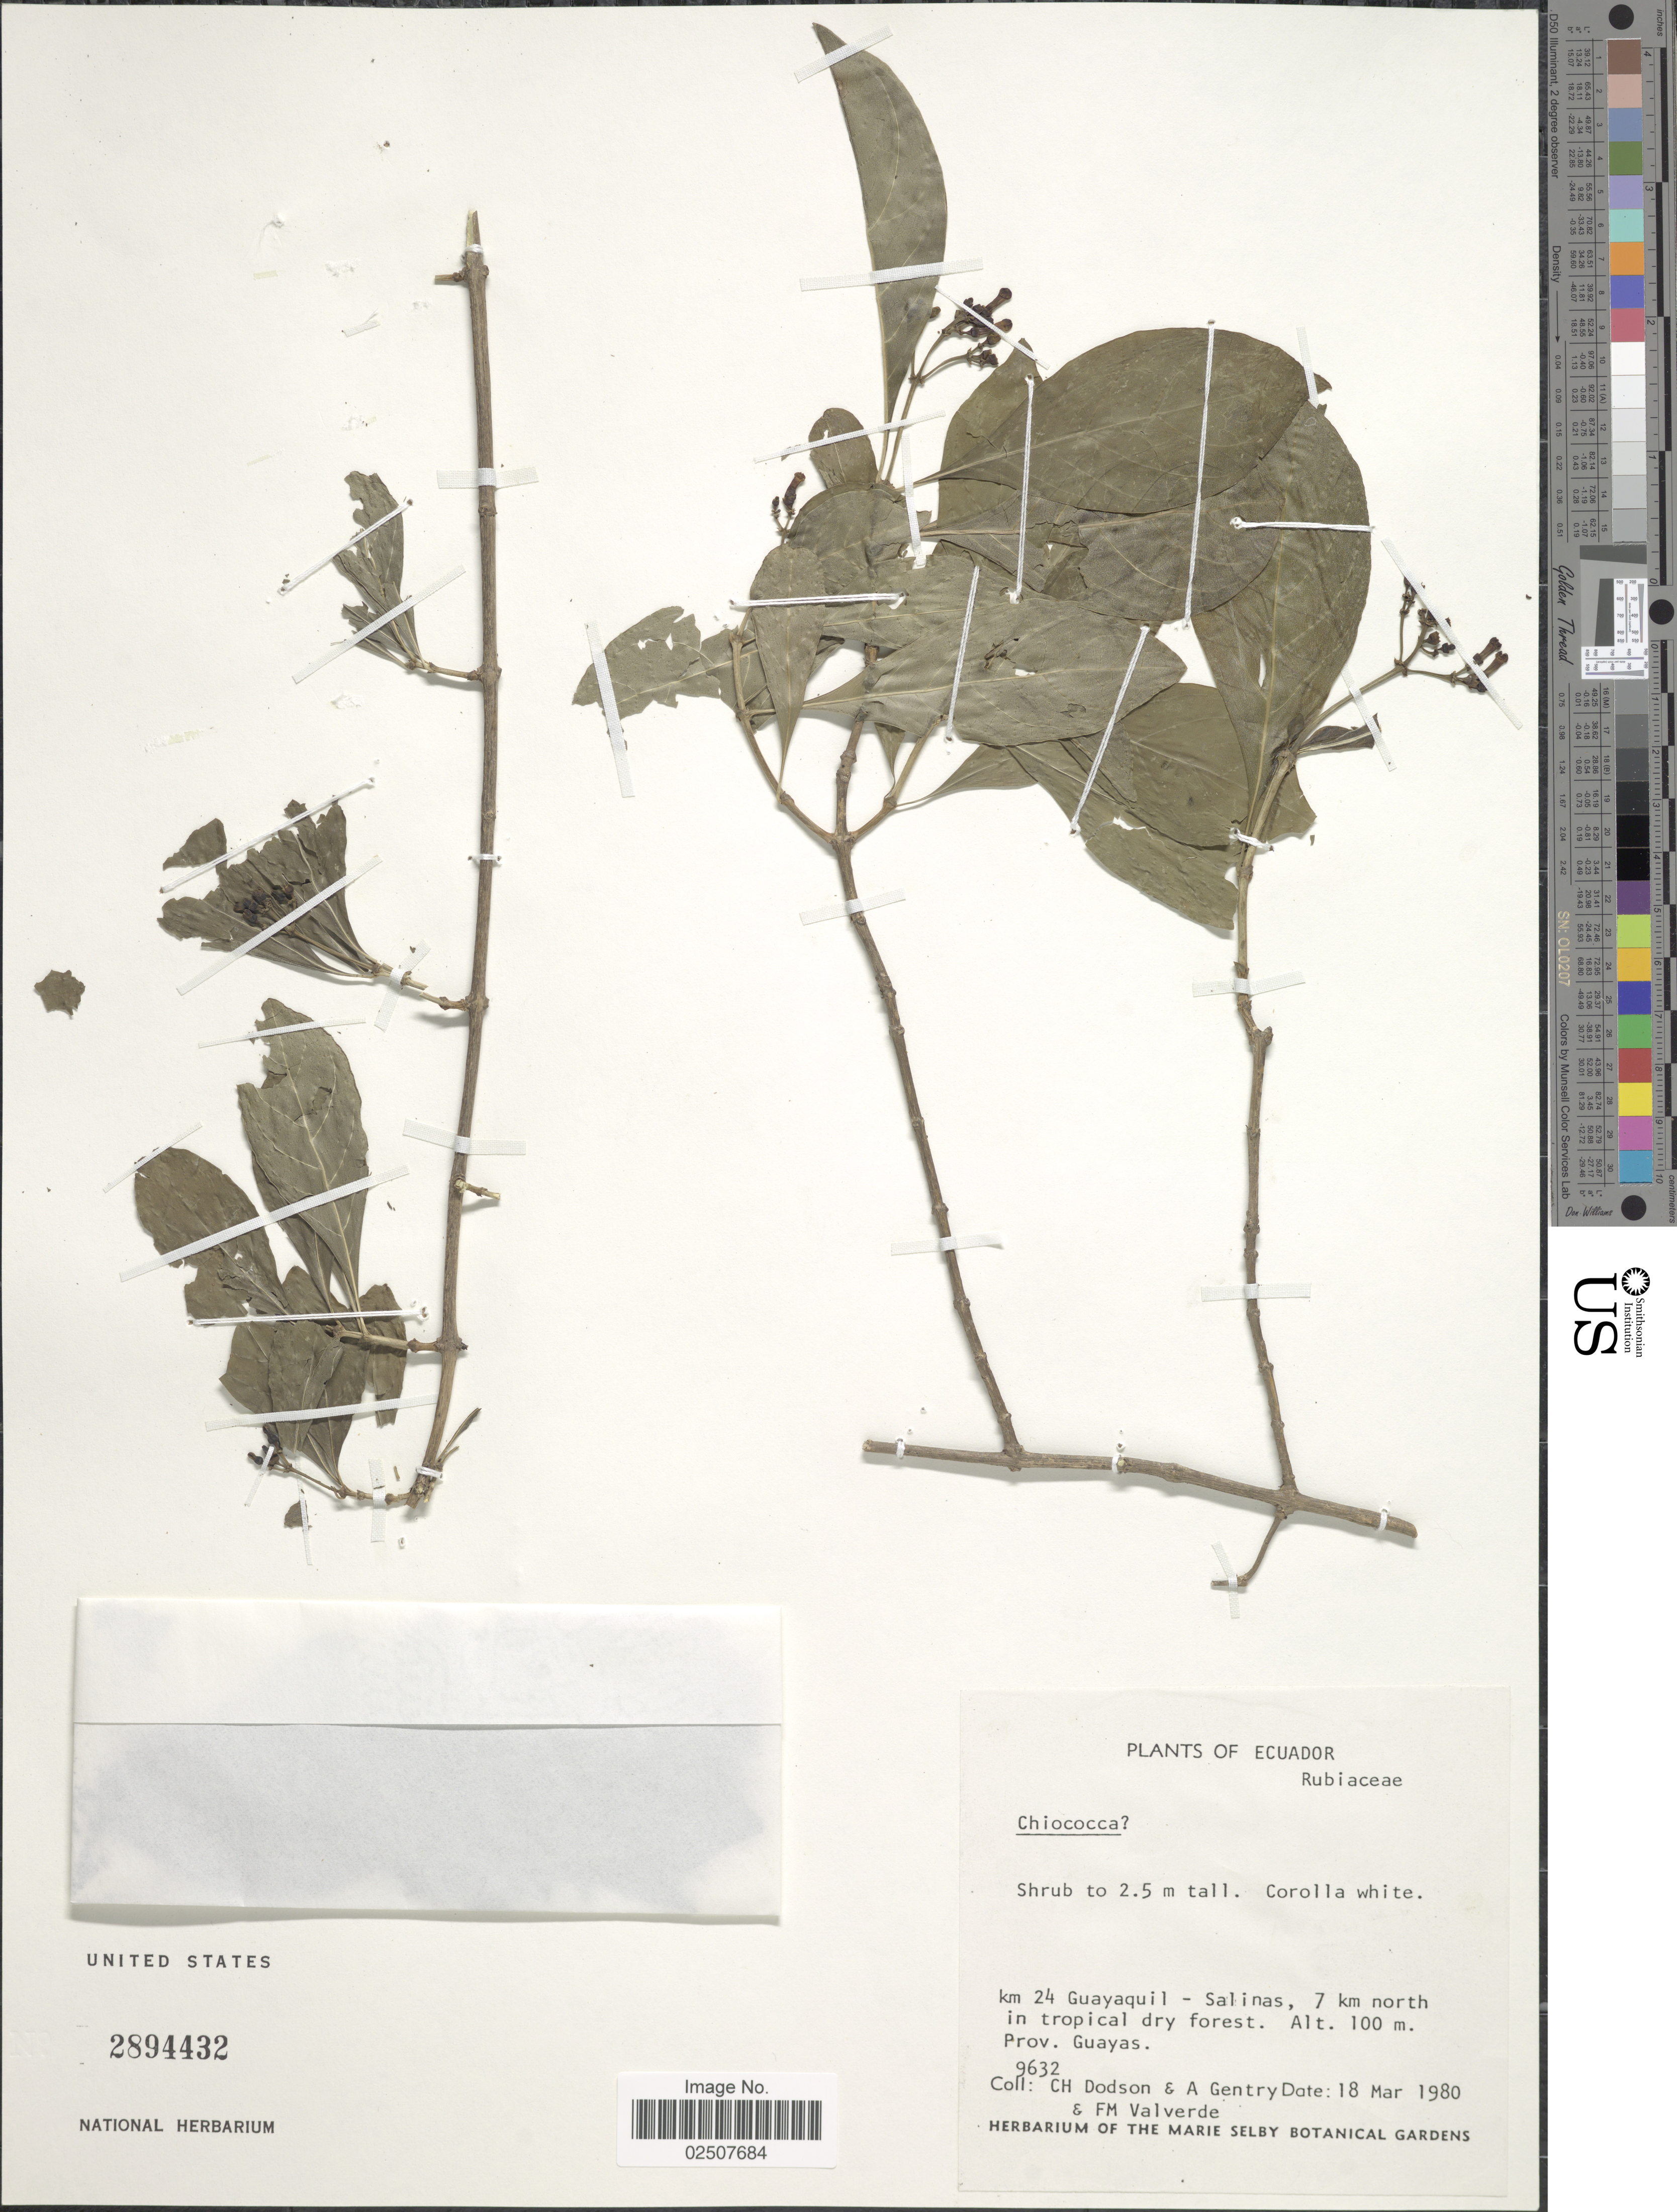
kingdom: Plantae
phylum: Tracheophyta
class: Magnoliopsida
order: Gentianales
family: Rubiaceae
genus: Chiococca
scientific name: Chiococca sp.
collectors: C. H. Dodson, A. H. Gentry & F. M. Valverde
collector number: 9632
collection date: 1980-03-18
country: Ecuador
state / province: Guayas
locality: Km 24 Guayaquil - Salinas, 7 km north in tropical dry forest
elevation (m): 100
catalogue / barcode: US 2894432